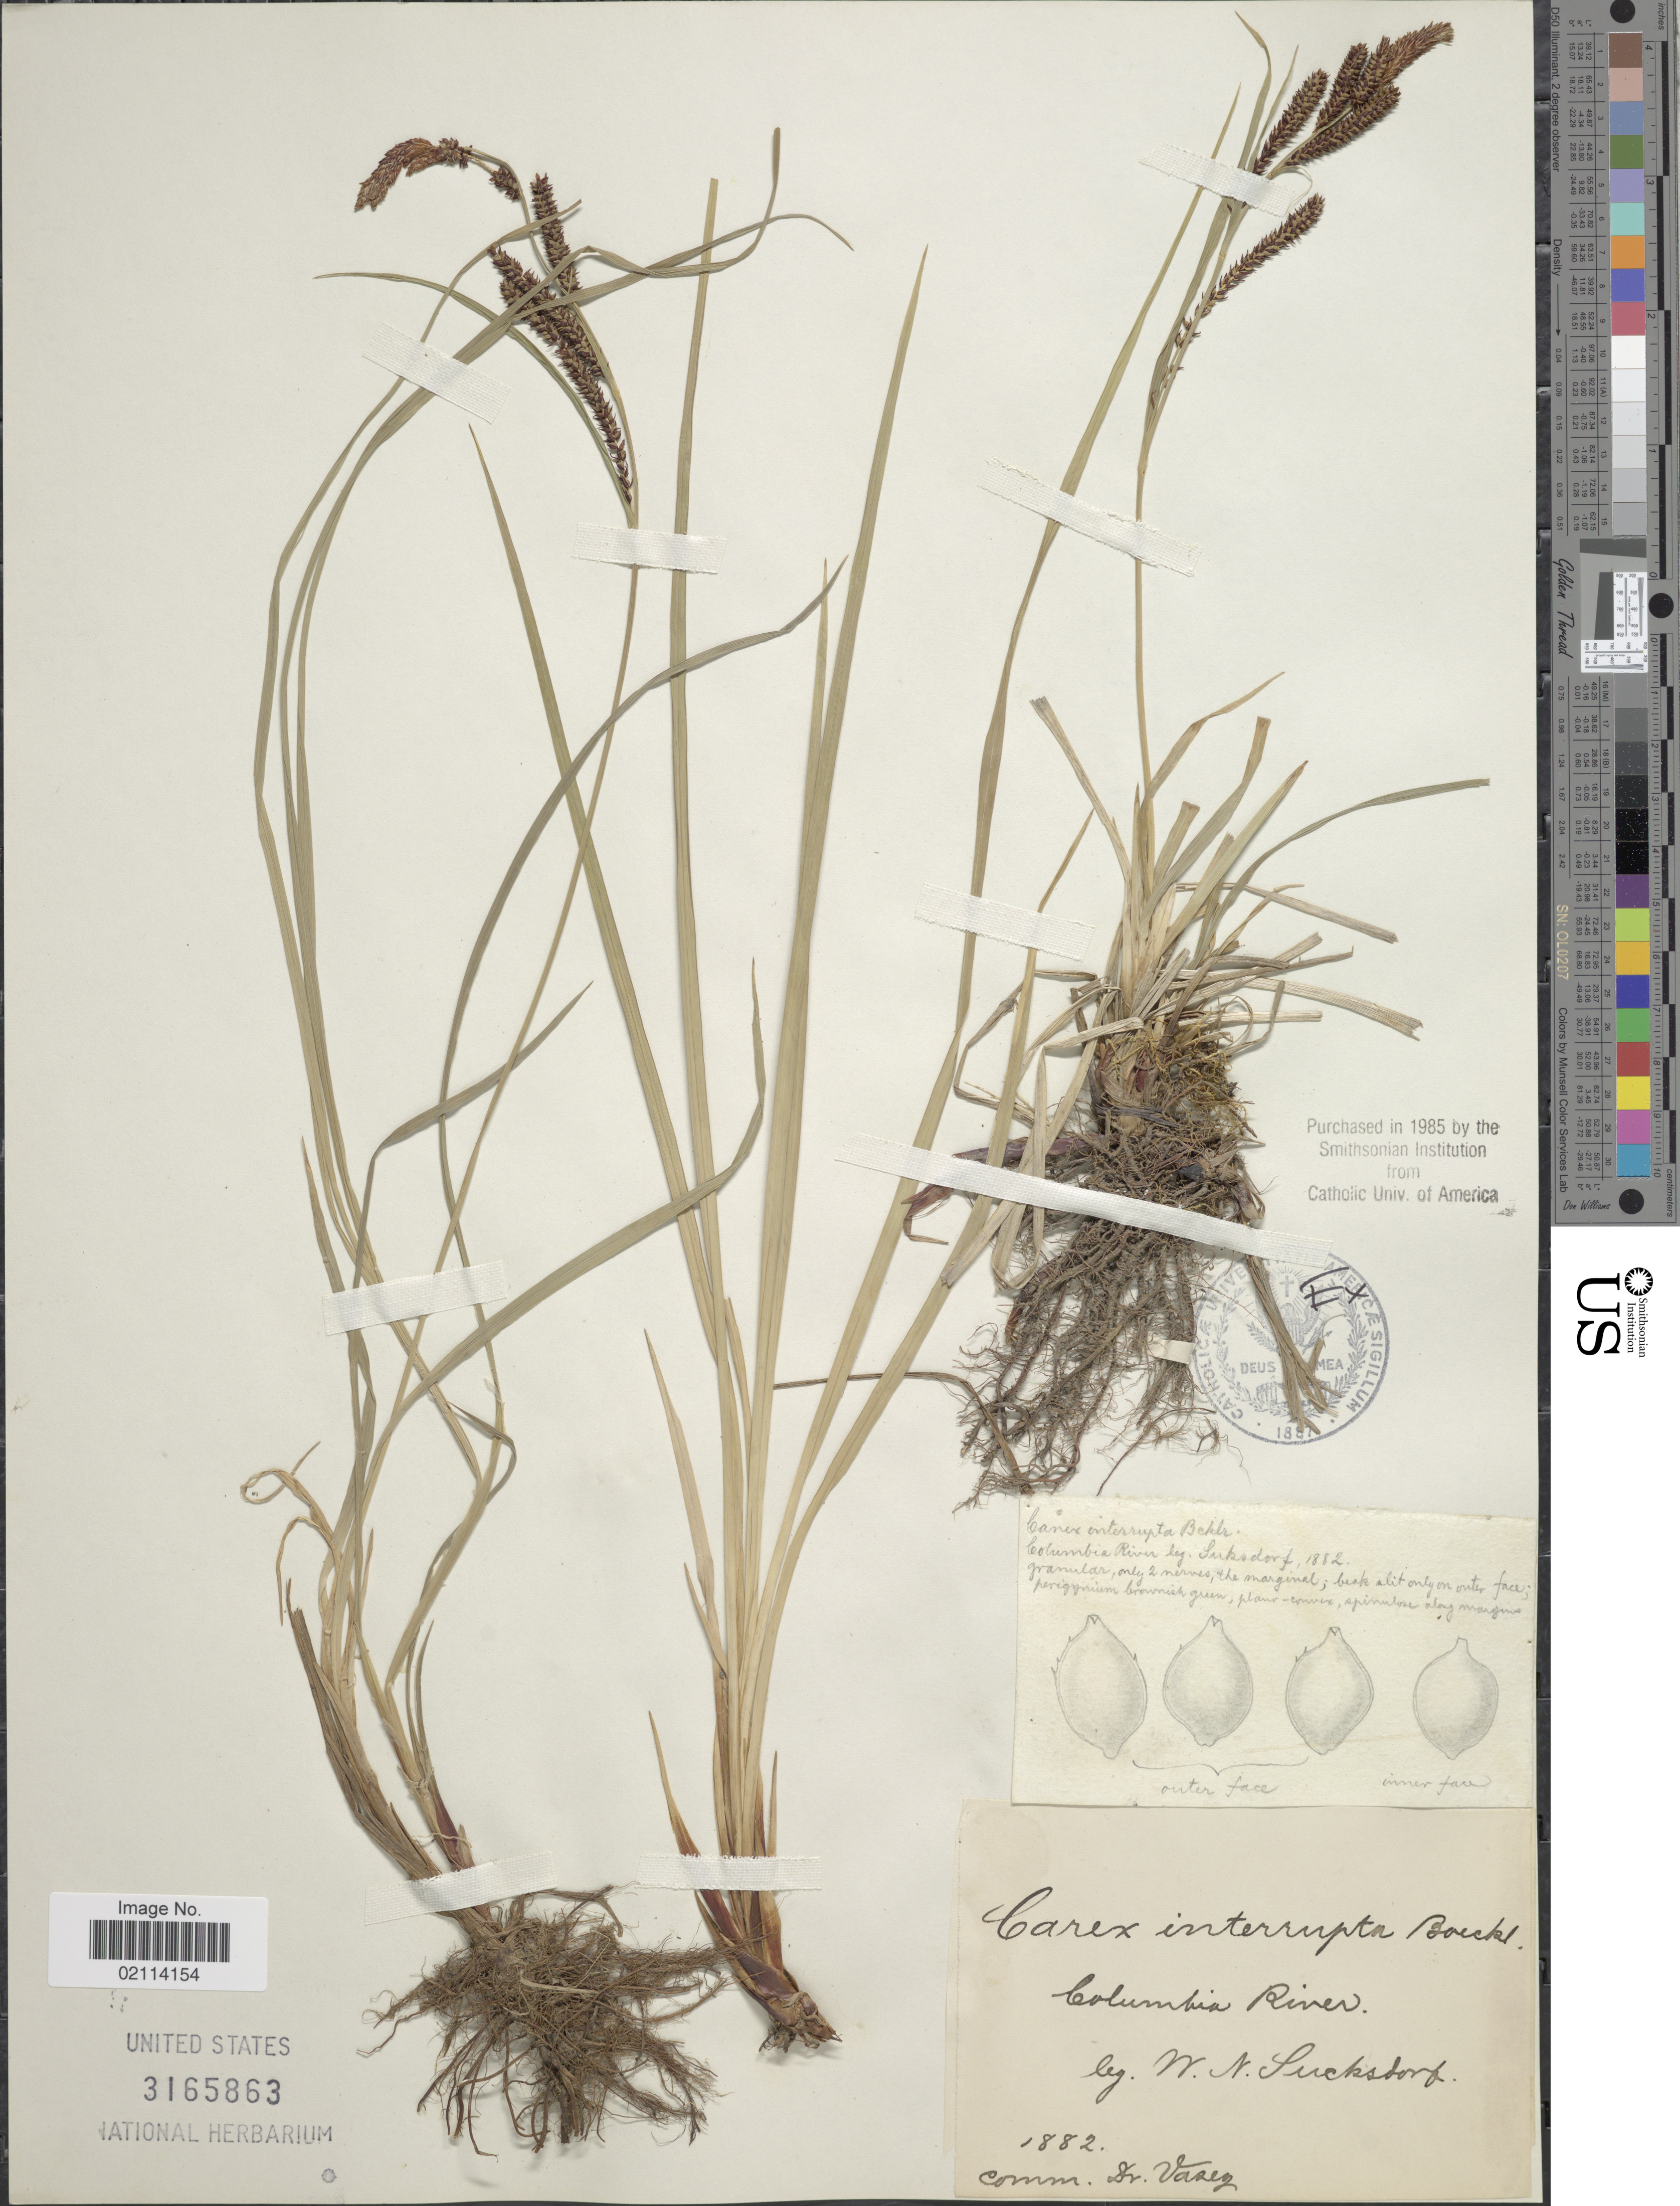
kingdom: Plantae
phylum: Tracheophyta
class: Liliopsida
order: Poales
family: Cyperaceae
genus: Carex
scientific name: Carex interrupta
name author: Boeckeler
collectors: W. N. Suksdorf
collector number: s.n.?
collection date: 1882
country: United States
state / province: Washington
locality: Columbia River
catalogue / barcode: US 3165863